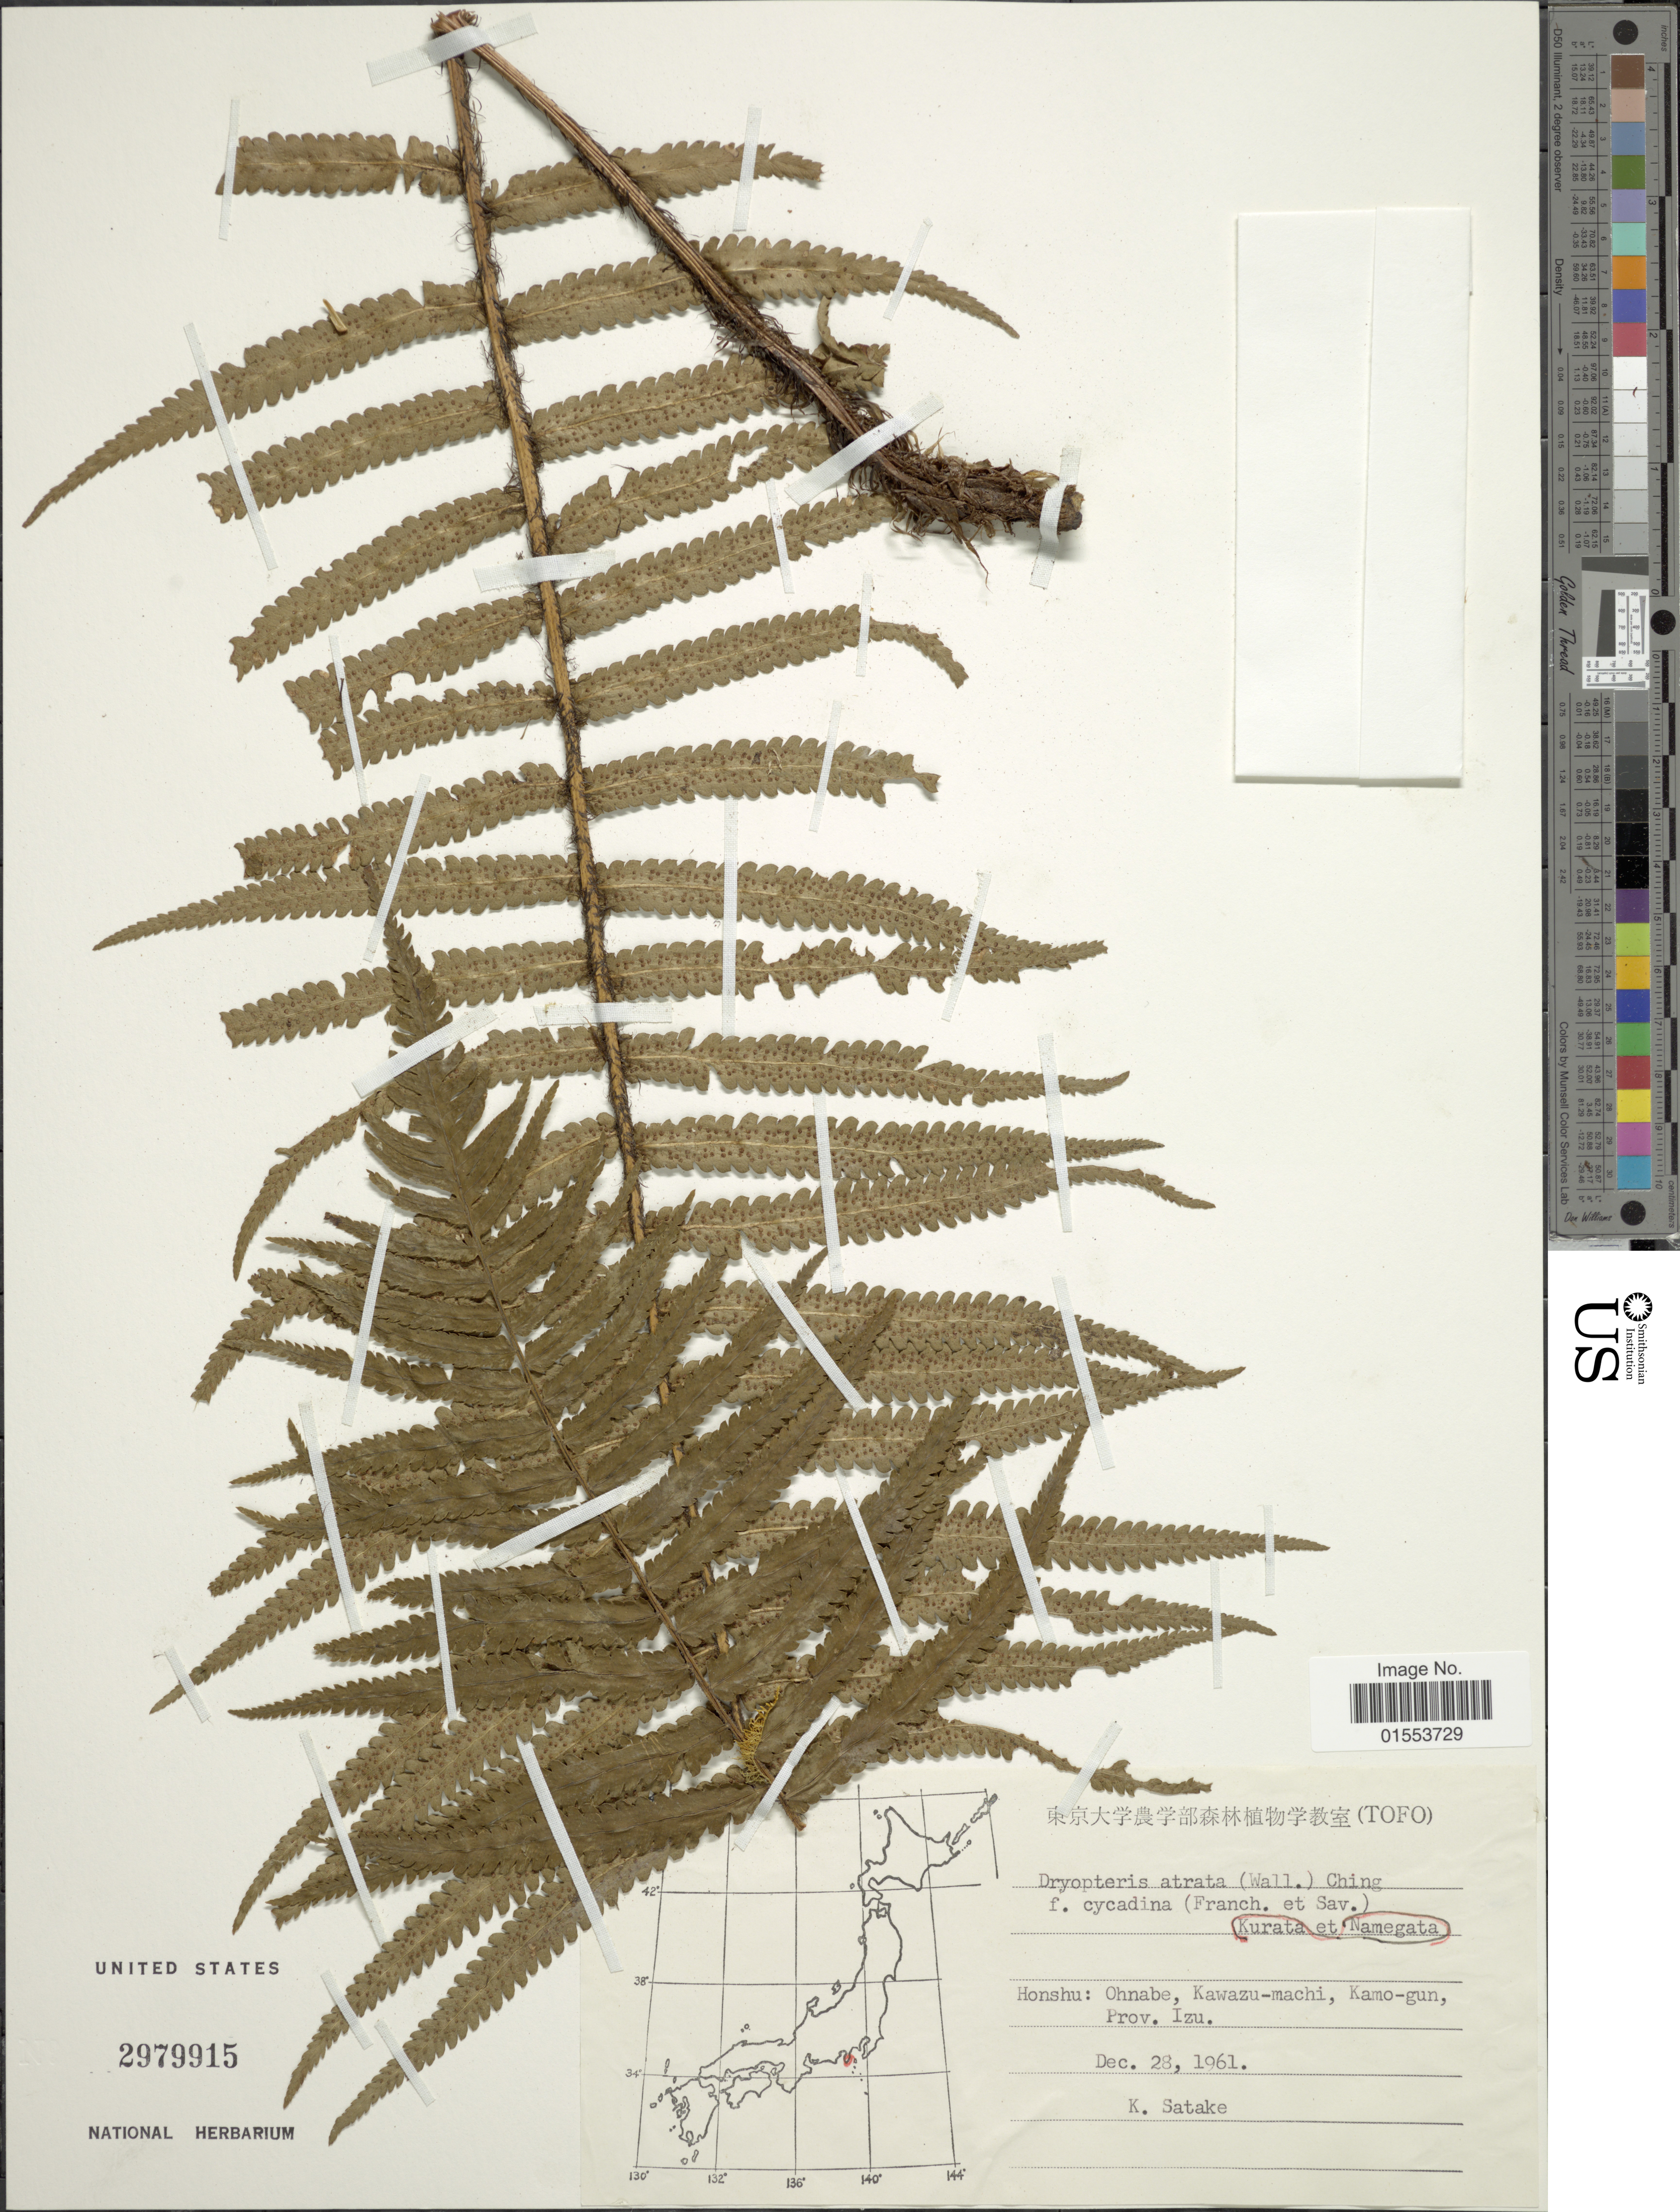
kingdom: Plantae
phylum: Tracheophyta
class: Polypodiopsida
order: Polypodiales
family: Dryopteridaceae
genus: Dryopteris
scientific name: Dryopteris atrata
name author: (Wall. ex Kunze) Ching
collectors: K. Satake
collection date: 1961-12-28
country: Japan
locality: Honshu: Ohnabe, Kawazu-machi, Kamo-gun, Prov. Izu.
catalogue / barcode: US 2979915